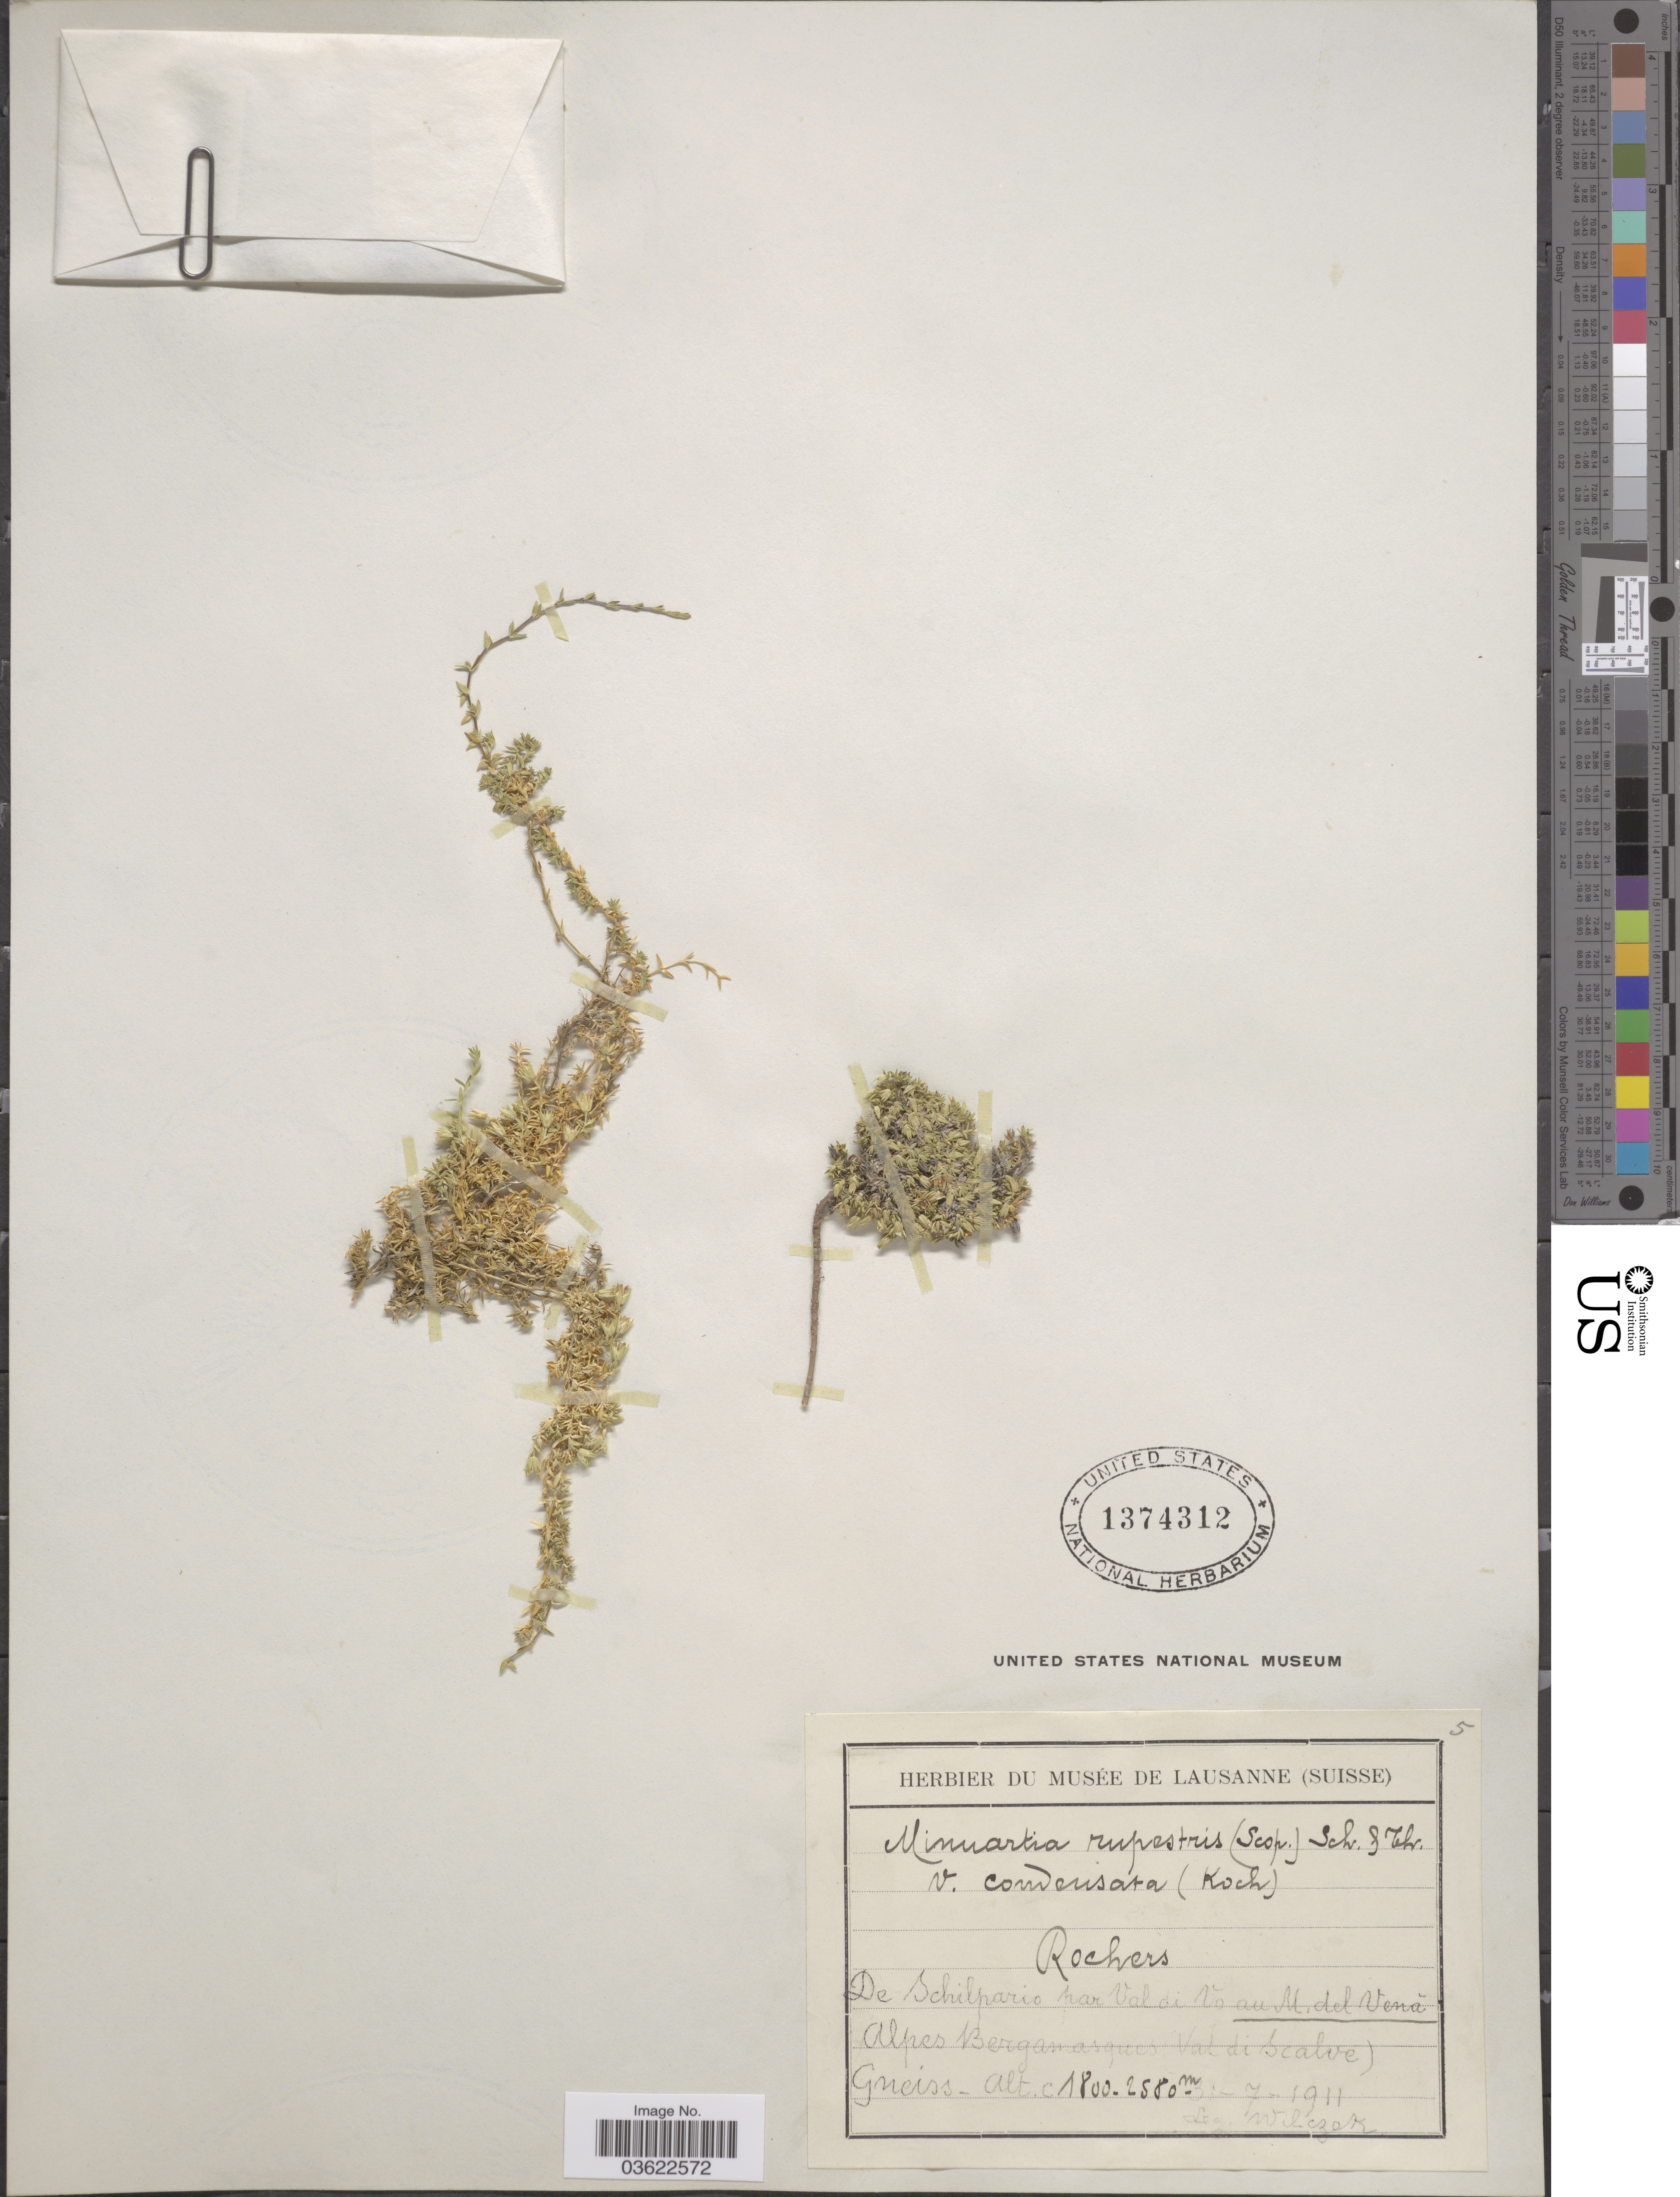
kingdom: Plantae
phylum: Tracheophyta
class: Magnoliopsida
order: Caryophyllales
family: Caryophyllaceae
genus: Facchinia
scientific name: Facchinia rupestris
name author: (Scop.) Dillenb. & Kadereit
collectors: Wilczek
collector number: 5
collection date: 1911-07-03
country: Switzerland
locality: De Schilpario par Val di Vo au N. del Venà Alpes Bergamasques (Val di Scalve) Gneiss.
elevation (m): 1800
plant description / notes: cited by Dillenberger & Kadereit in Edinburgh J. Bot. 72(3): 381. 2015.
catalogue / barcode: US 1374312